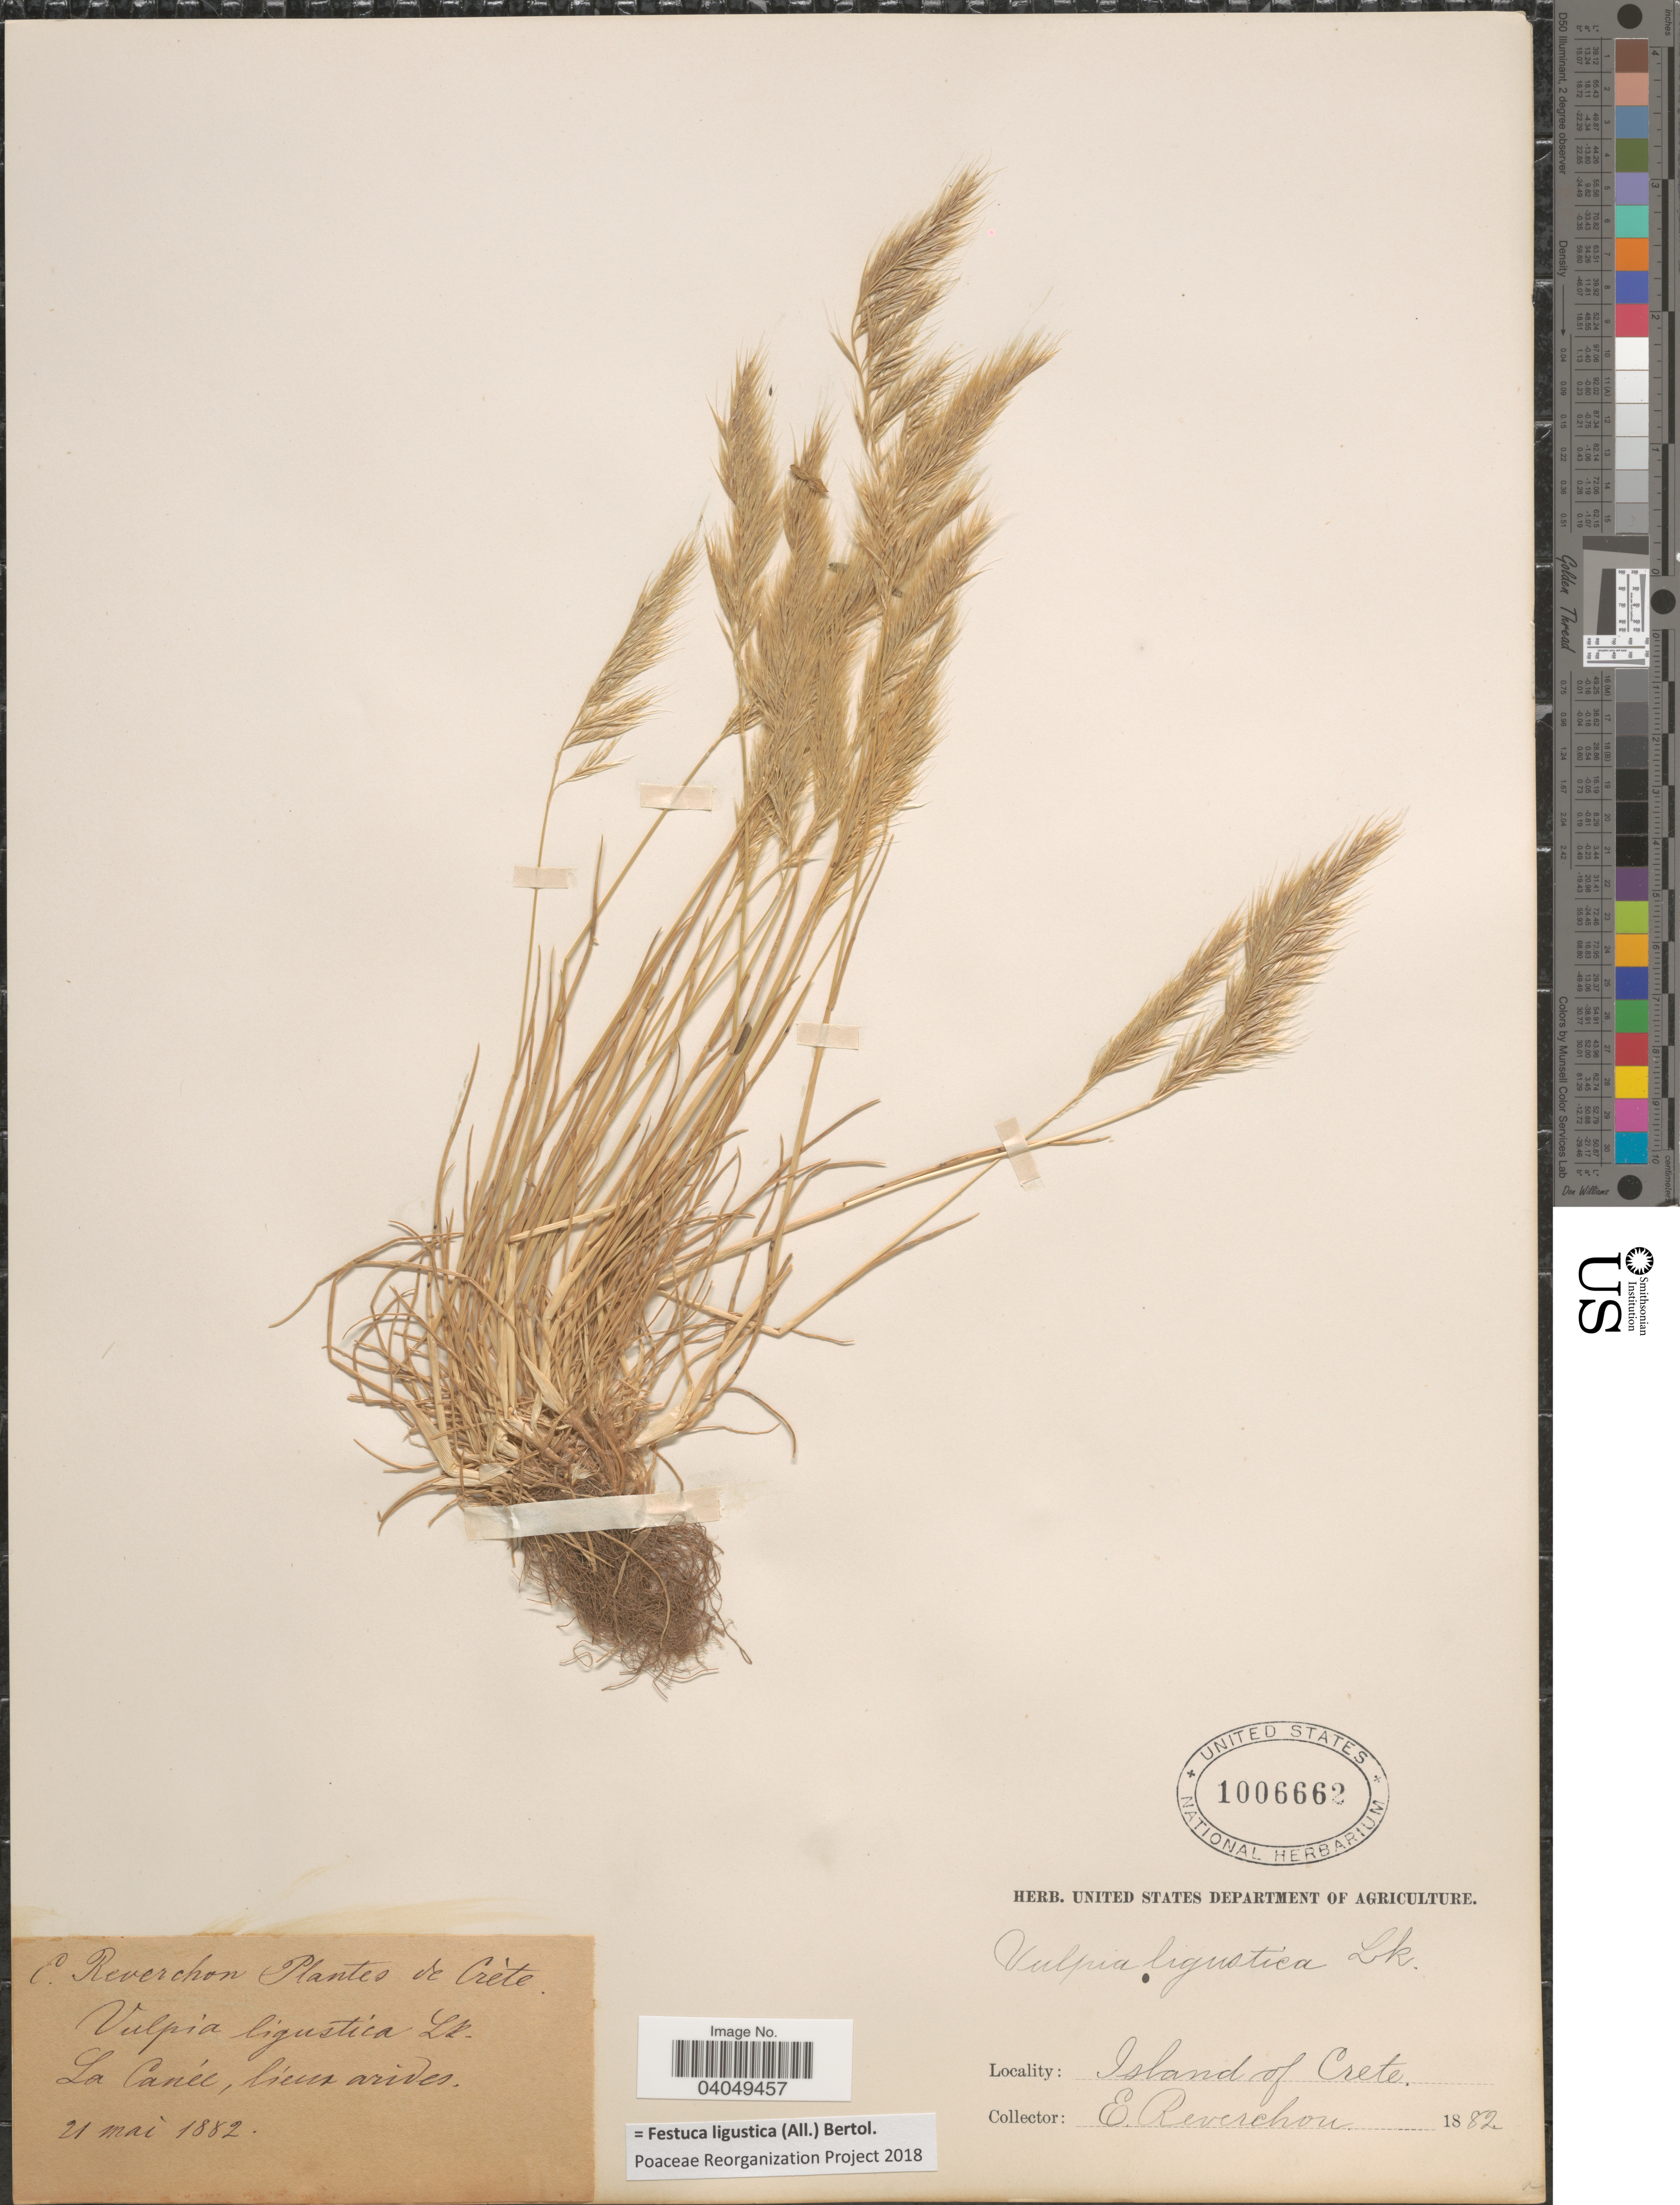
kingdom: Plantae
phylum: Tracheophyta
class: Liliopsida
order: Poales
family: Poaceae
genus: Festuca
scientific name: Festuca ligustica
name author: (All.) Bertol.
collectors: E. Reverchon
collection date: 1882-05-21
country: Greece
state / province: Crete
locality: La Canée, lieux aridis. Island of Crete.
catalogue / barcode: US 1006662